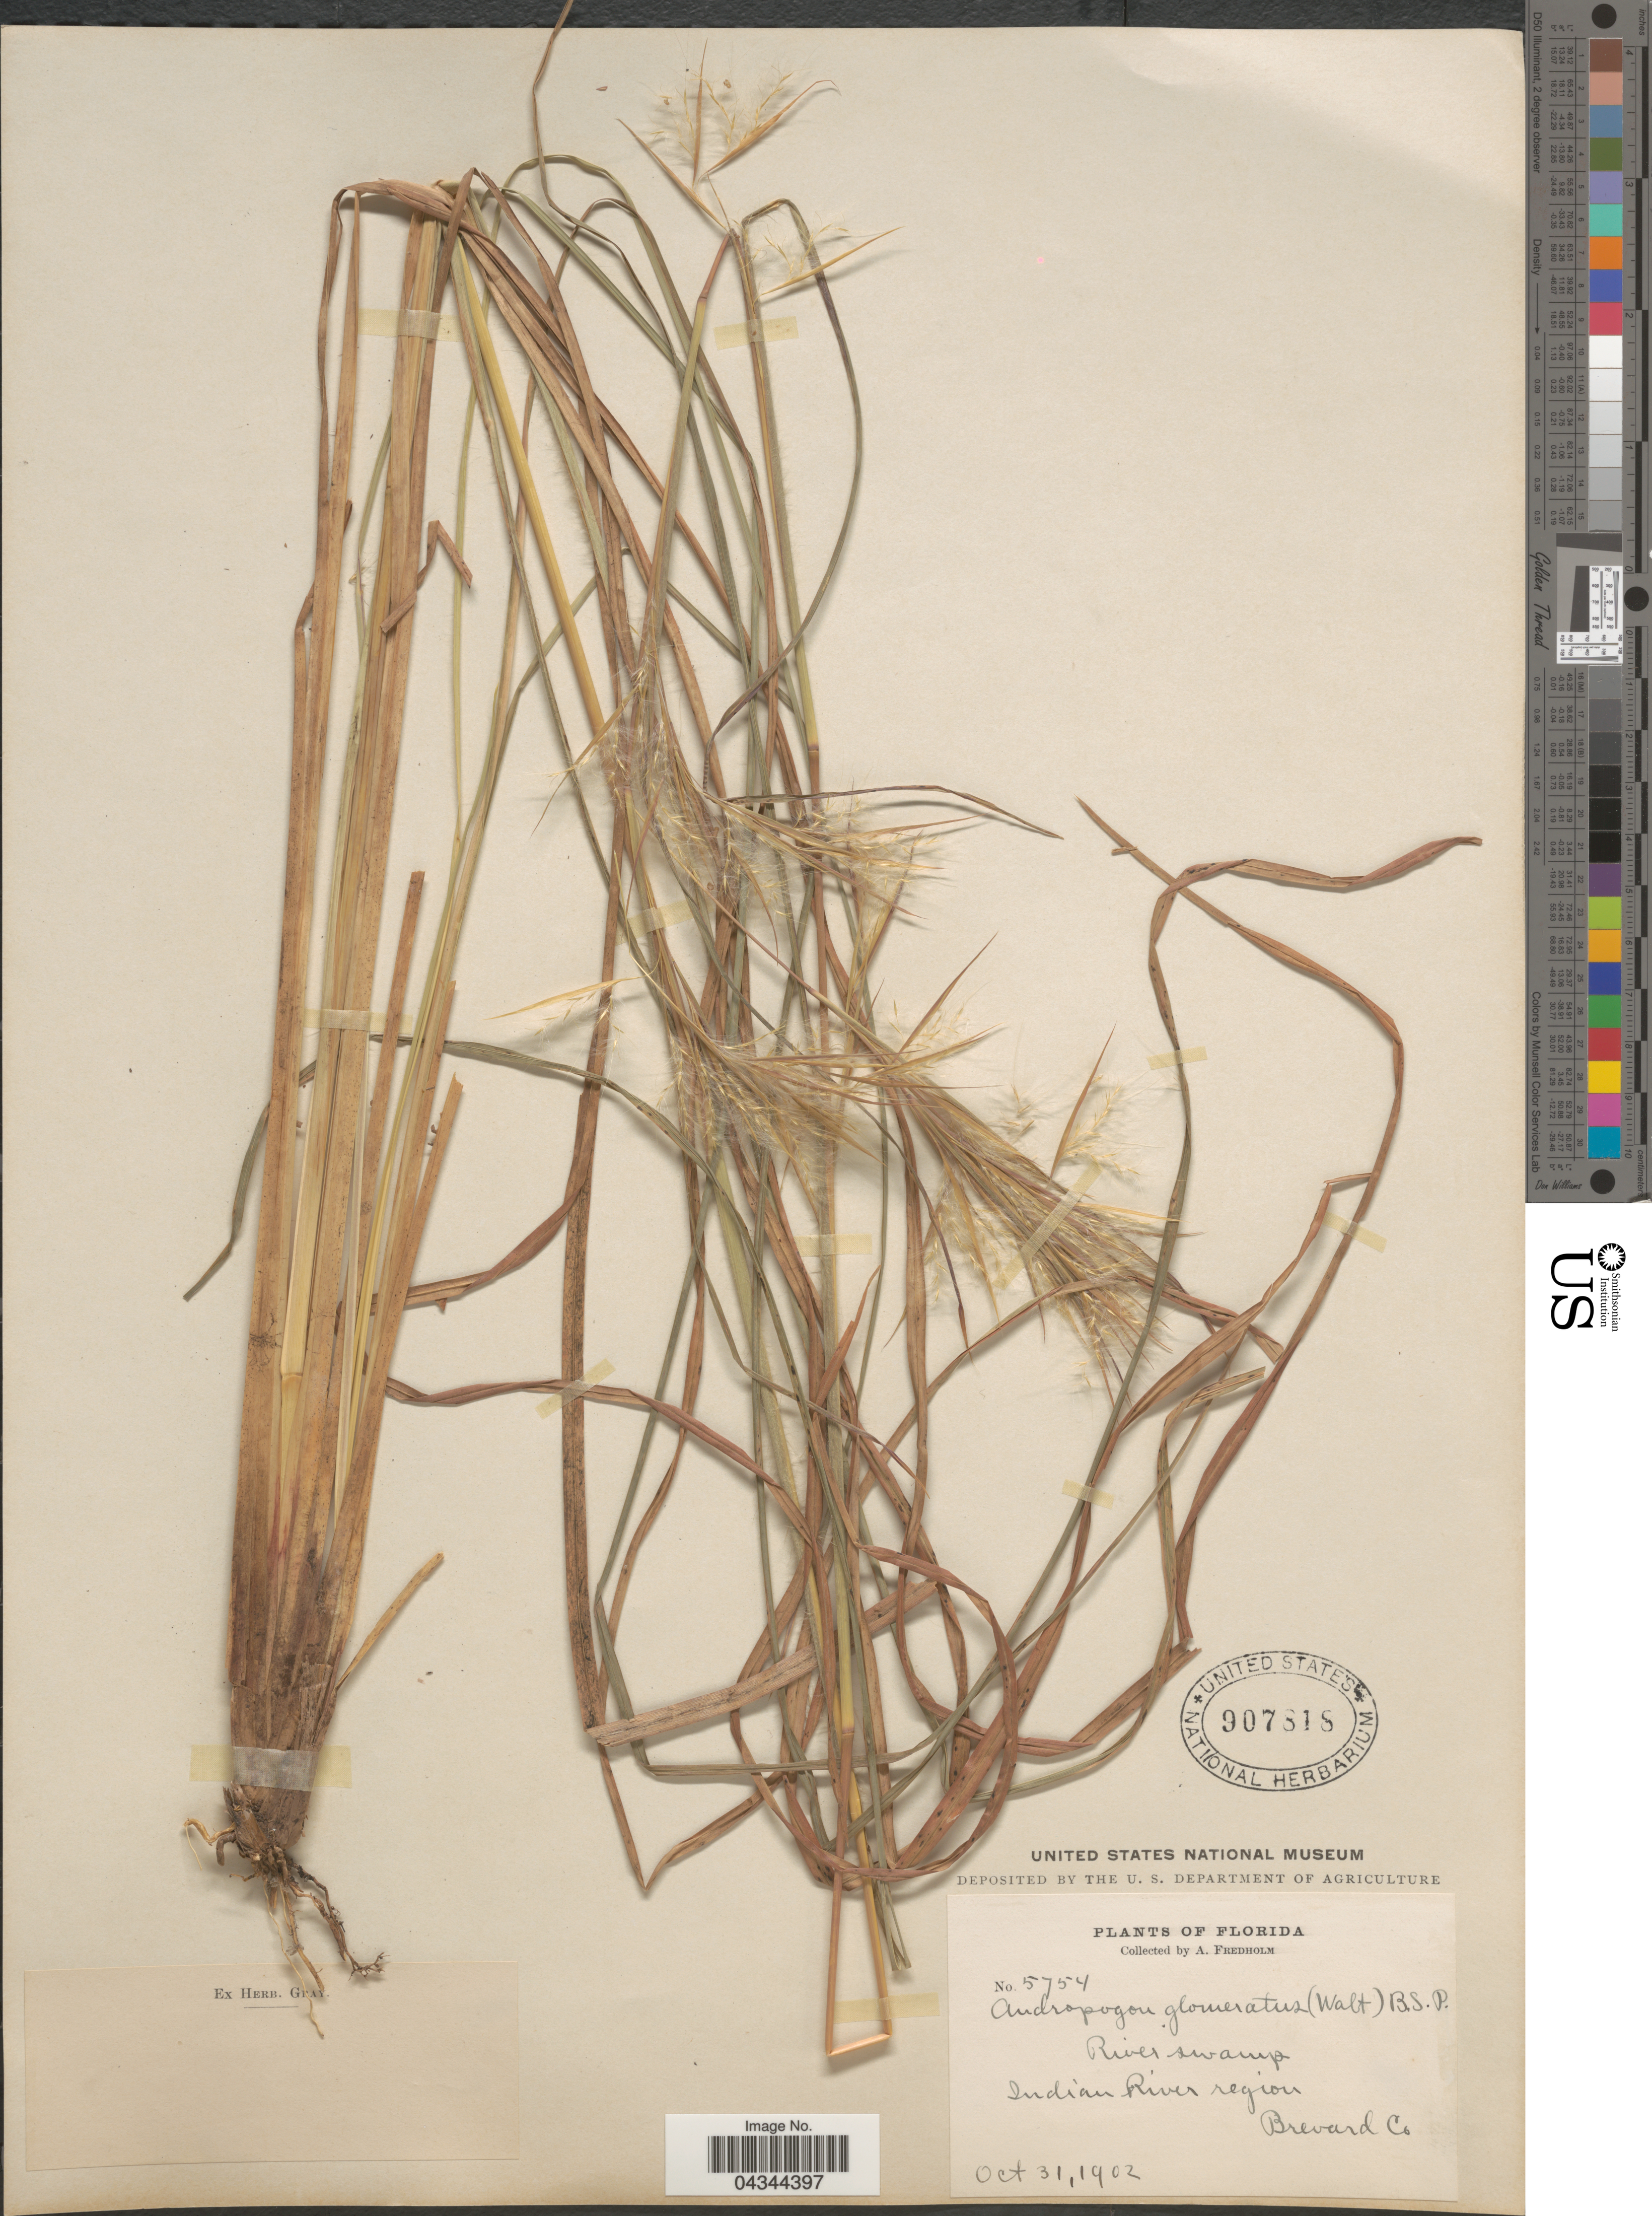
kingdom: Plantae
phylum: Tracheophyta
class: Liliopsida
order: Poales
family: Poaceae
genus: Andropogon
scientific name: Andropogon virginicus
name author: L.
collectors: A. Fredholm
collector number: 5754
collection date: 1902-10-31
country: United States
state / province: Florida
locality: River swamp. Indian River region. Brevard Co.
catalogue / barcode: US 907818